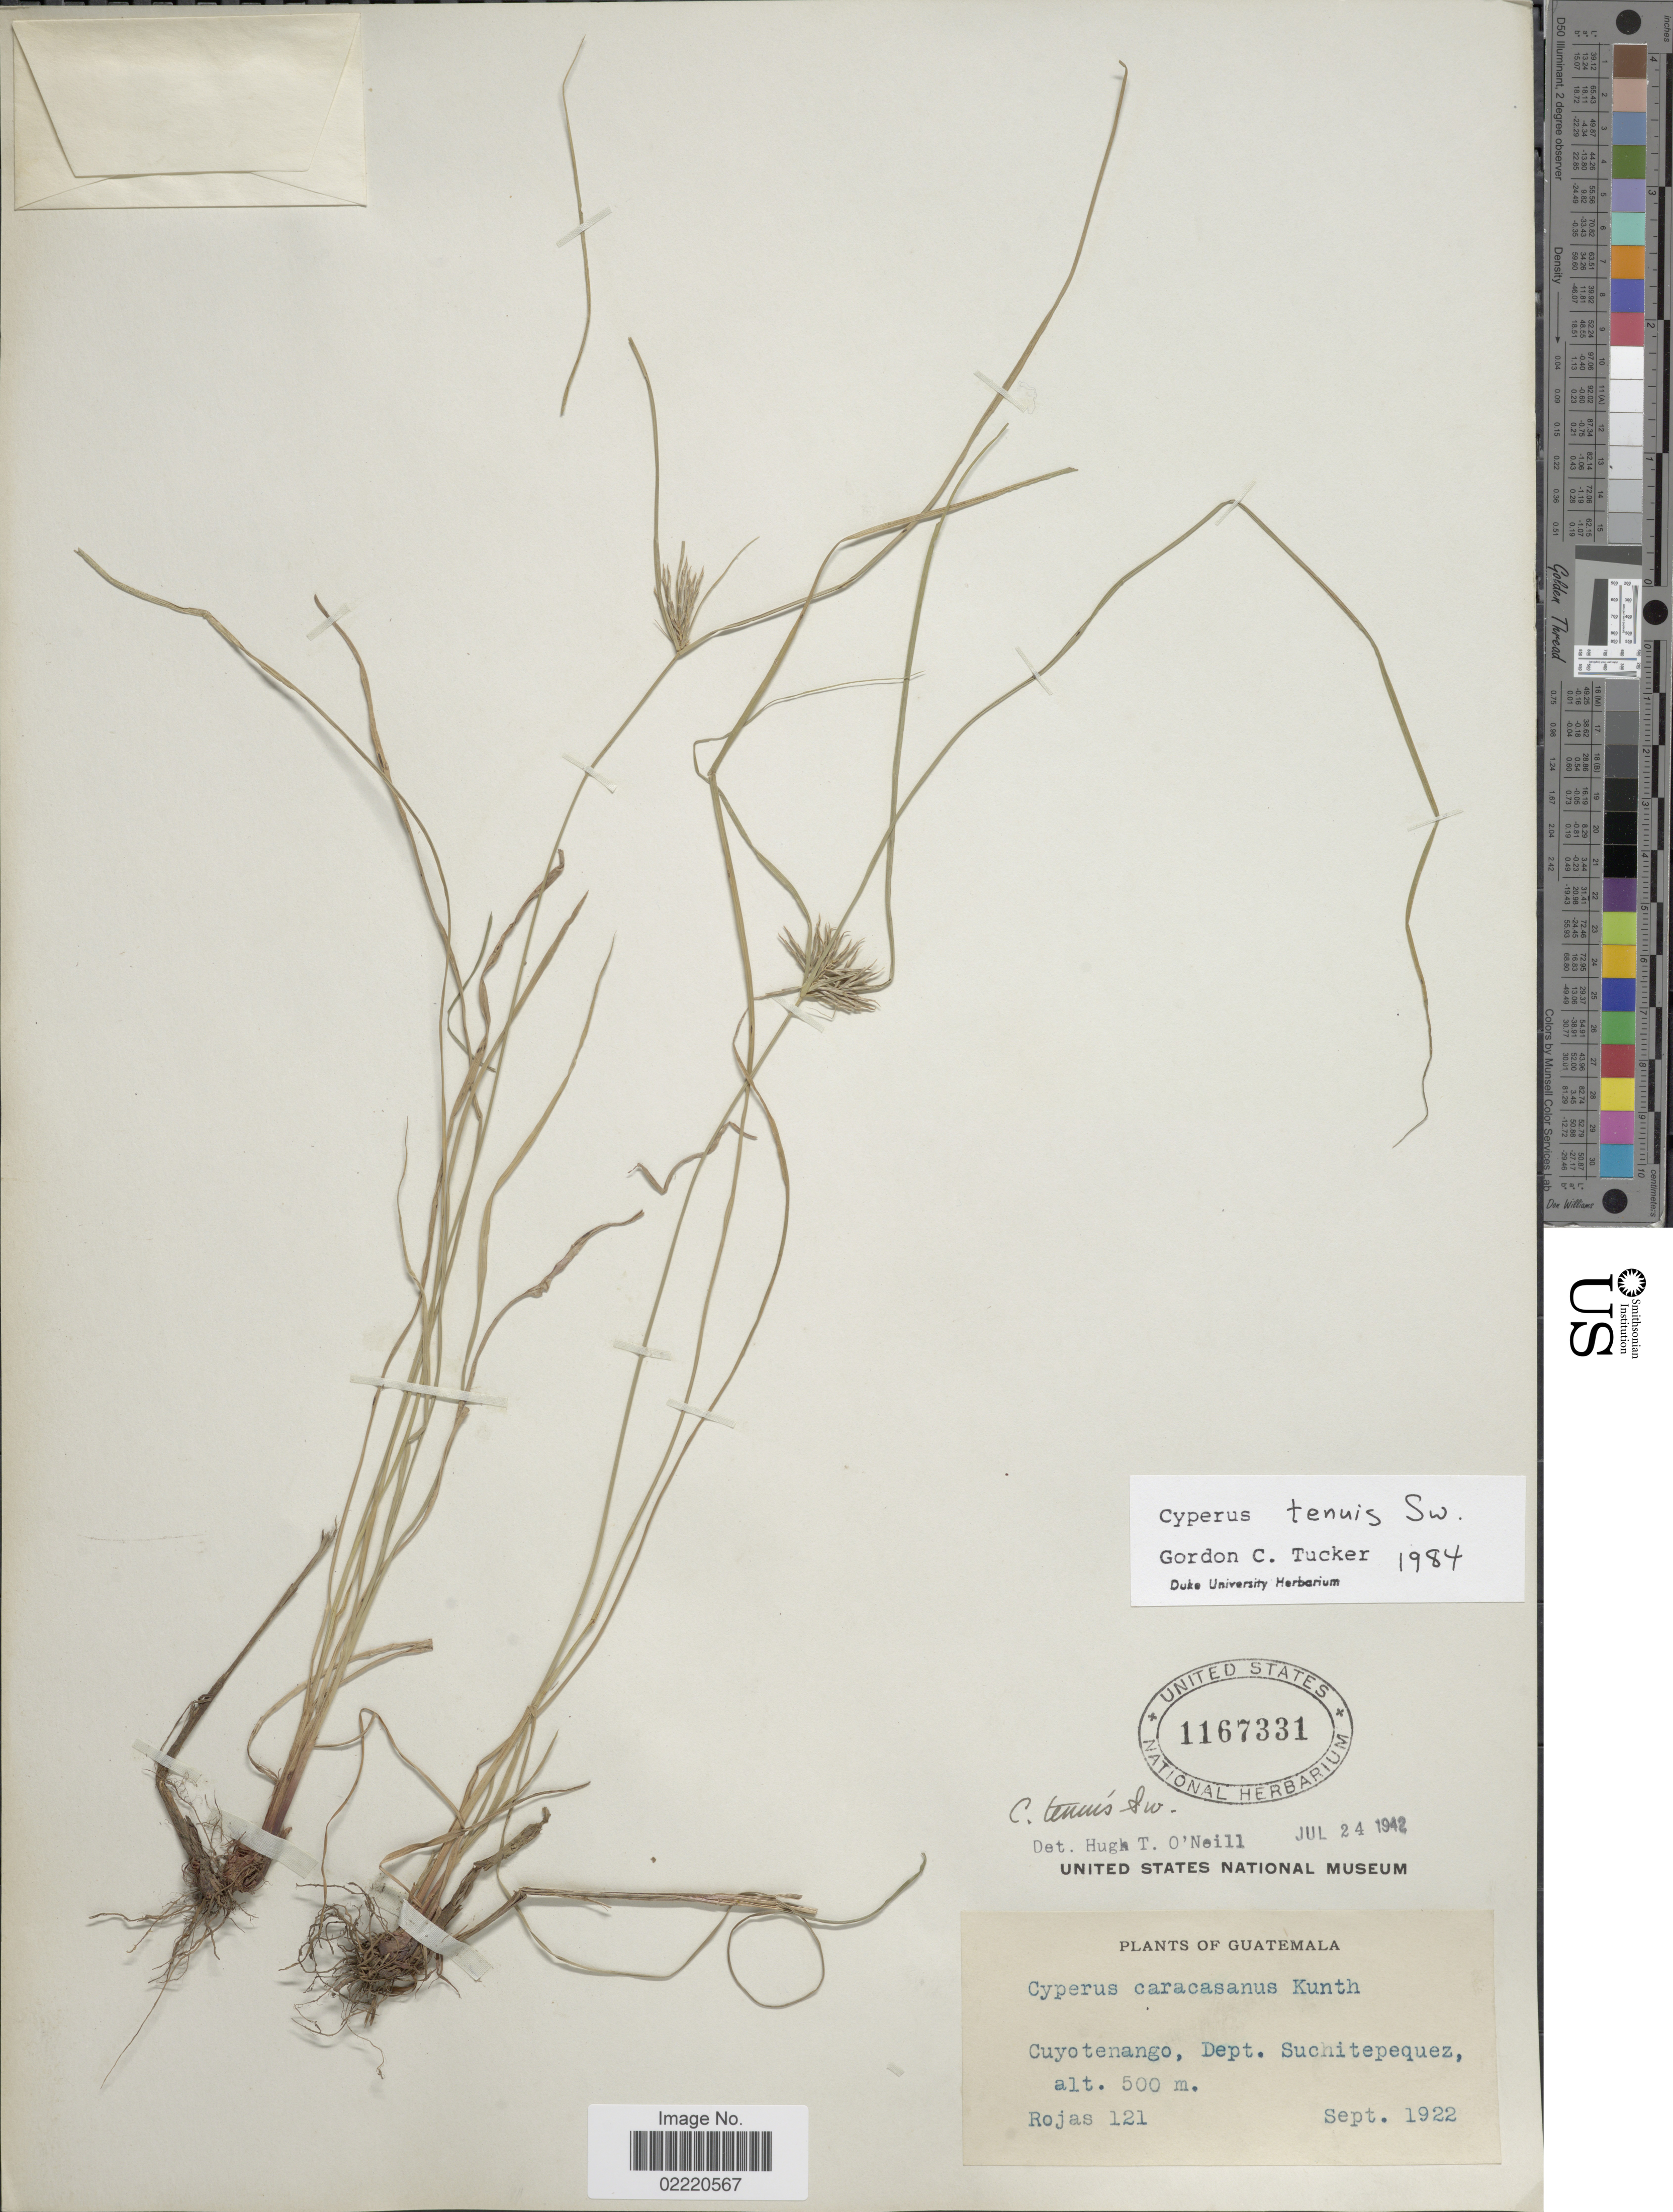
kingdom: Plantae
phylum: Tracheophyta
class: Liliopsida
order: Poales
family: Cyperaceae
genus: Cyperus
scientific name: Cyperus tenuis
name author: Sw.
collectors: Rojas, --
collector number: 121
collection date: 1922-09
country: Guatemala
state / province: Suchitepéquez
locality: Cuyotenango.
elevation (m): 500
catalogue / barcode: US 1167331